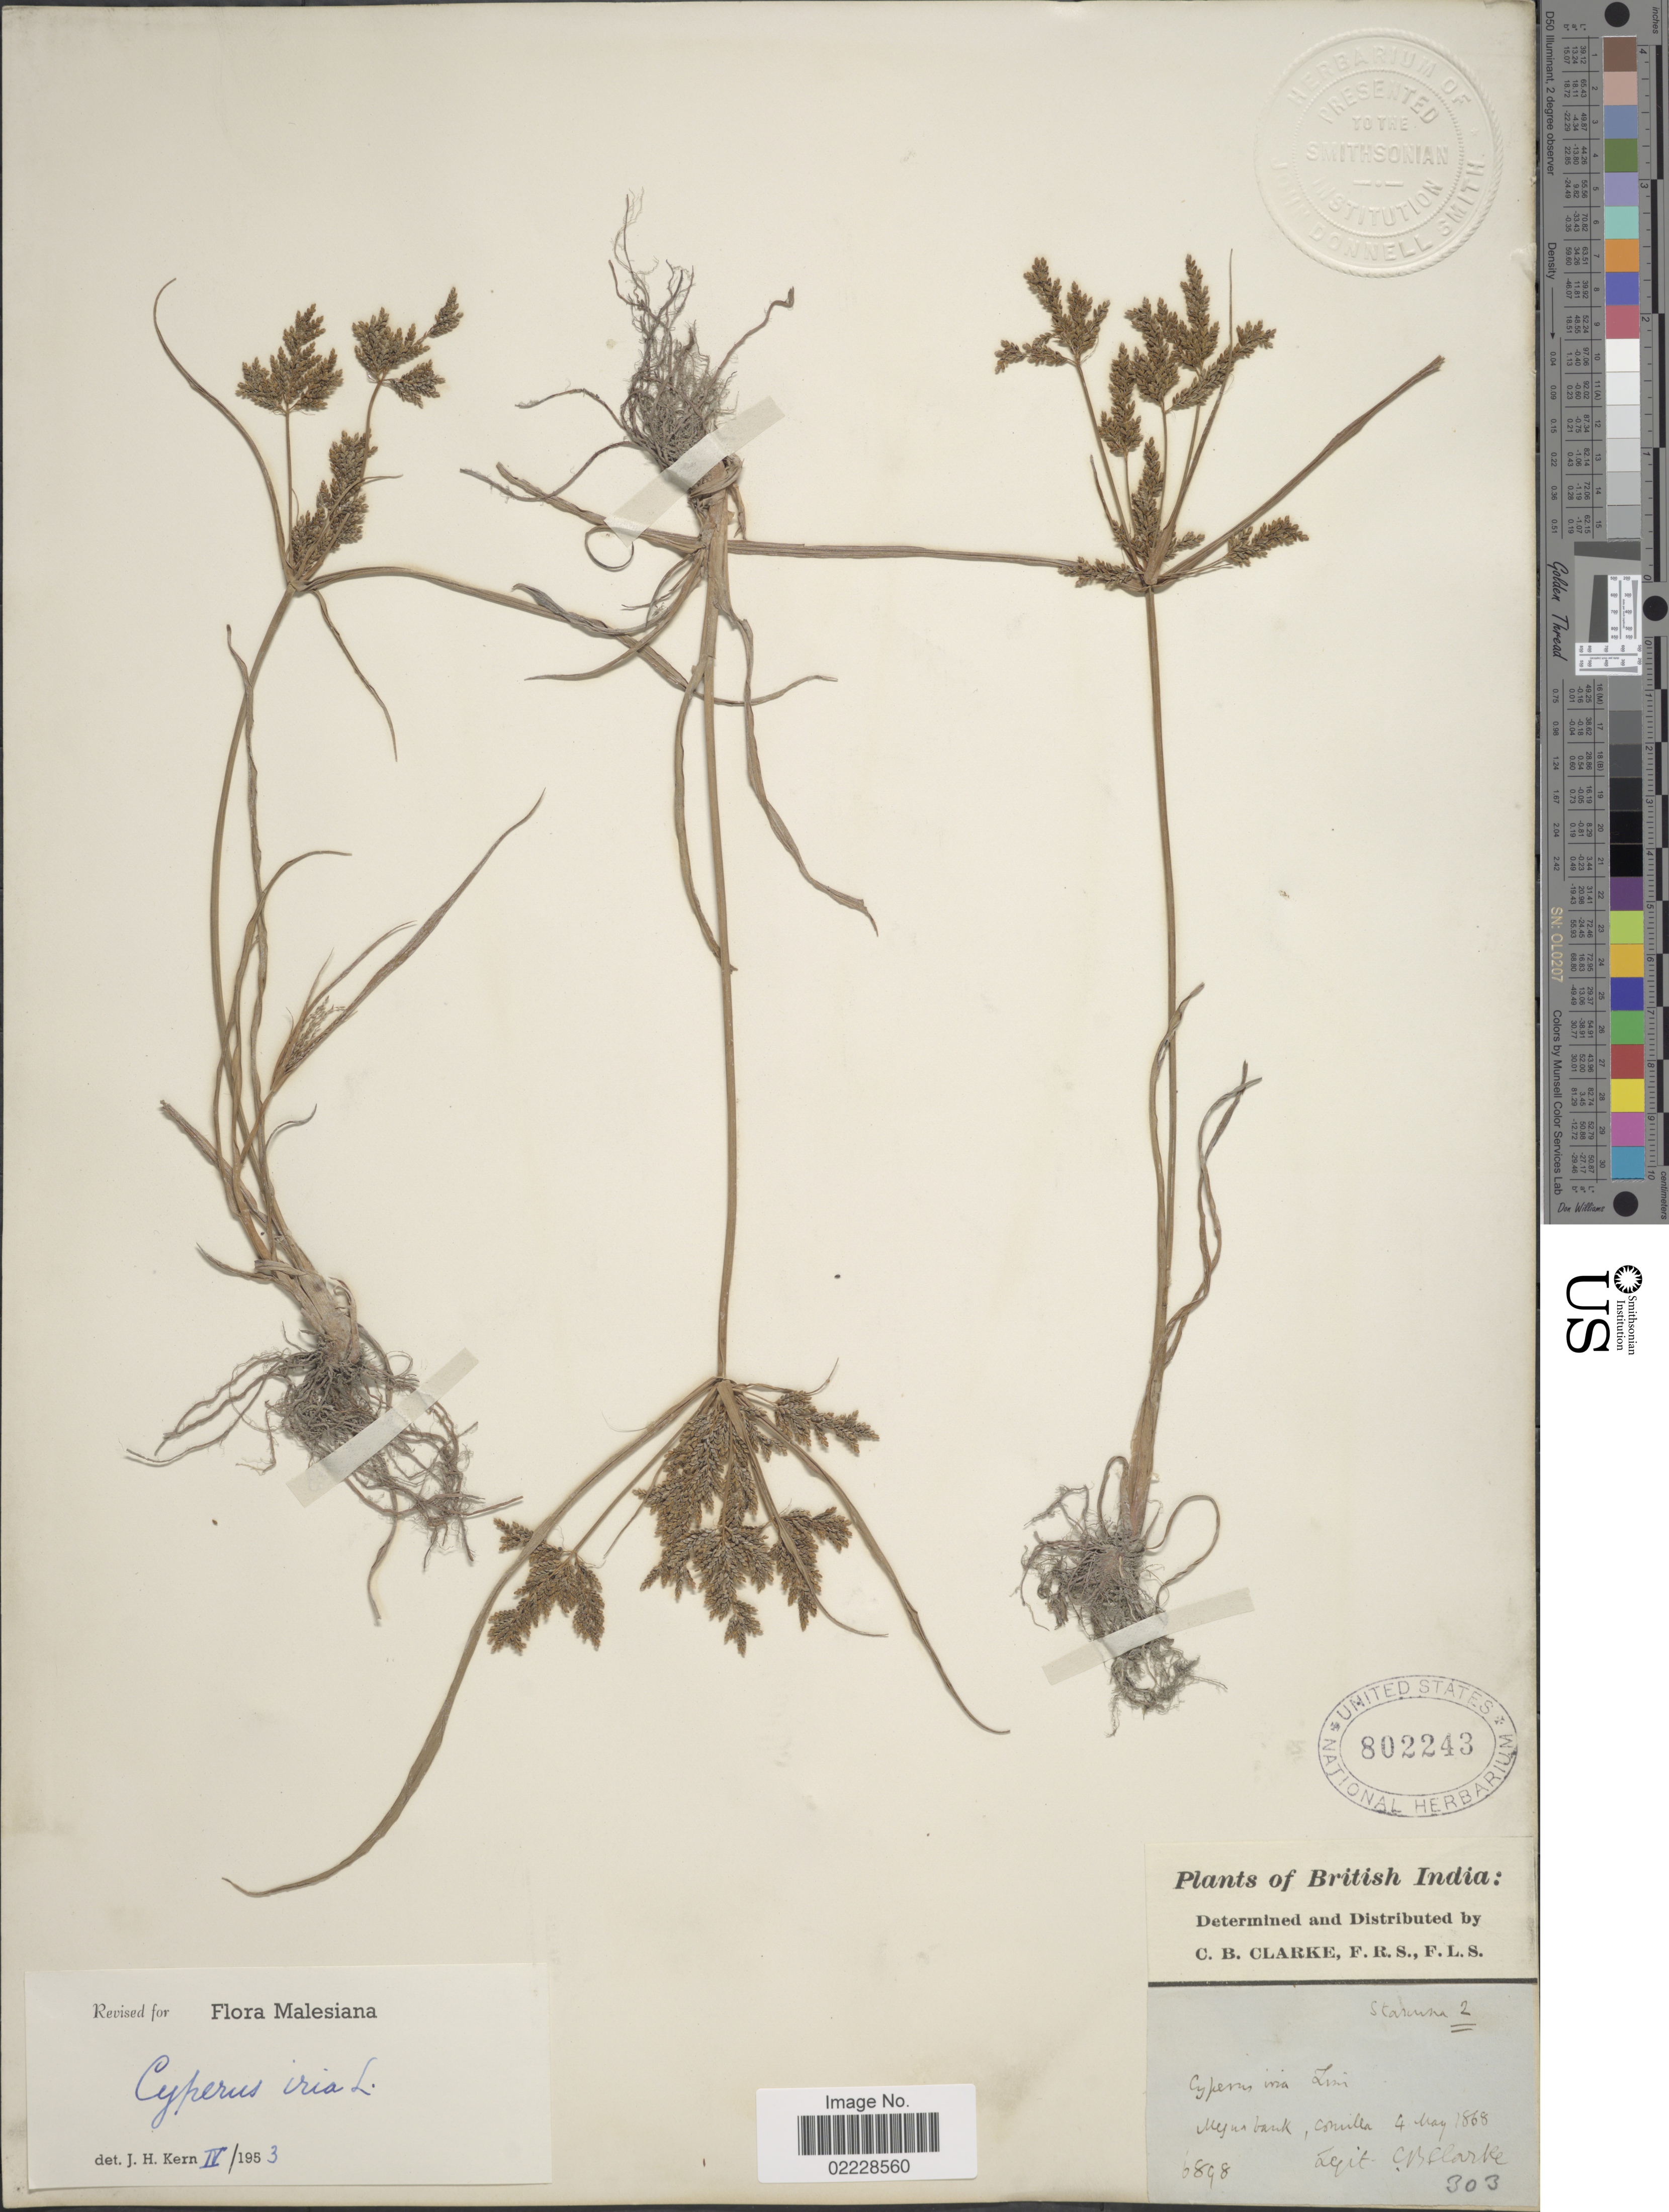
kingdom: Plantae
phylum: Tracheophyta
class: Liliopsida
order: Poales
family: Cyperaceae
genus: Cyperus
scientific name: Cyperus iria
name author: L.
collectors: C. B. Clarke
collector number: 6898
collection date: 1868-05-04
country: India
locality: British India. Myna [interpreted] bank, Comilla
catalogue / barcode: US 802243